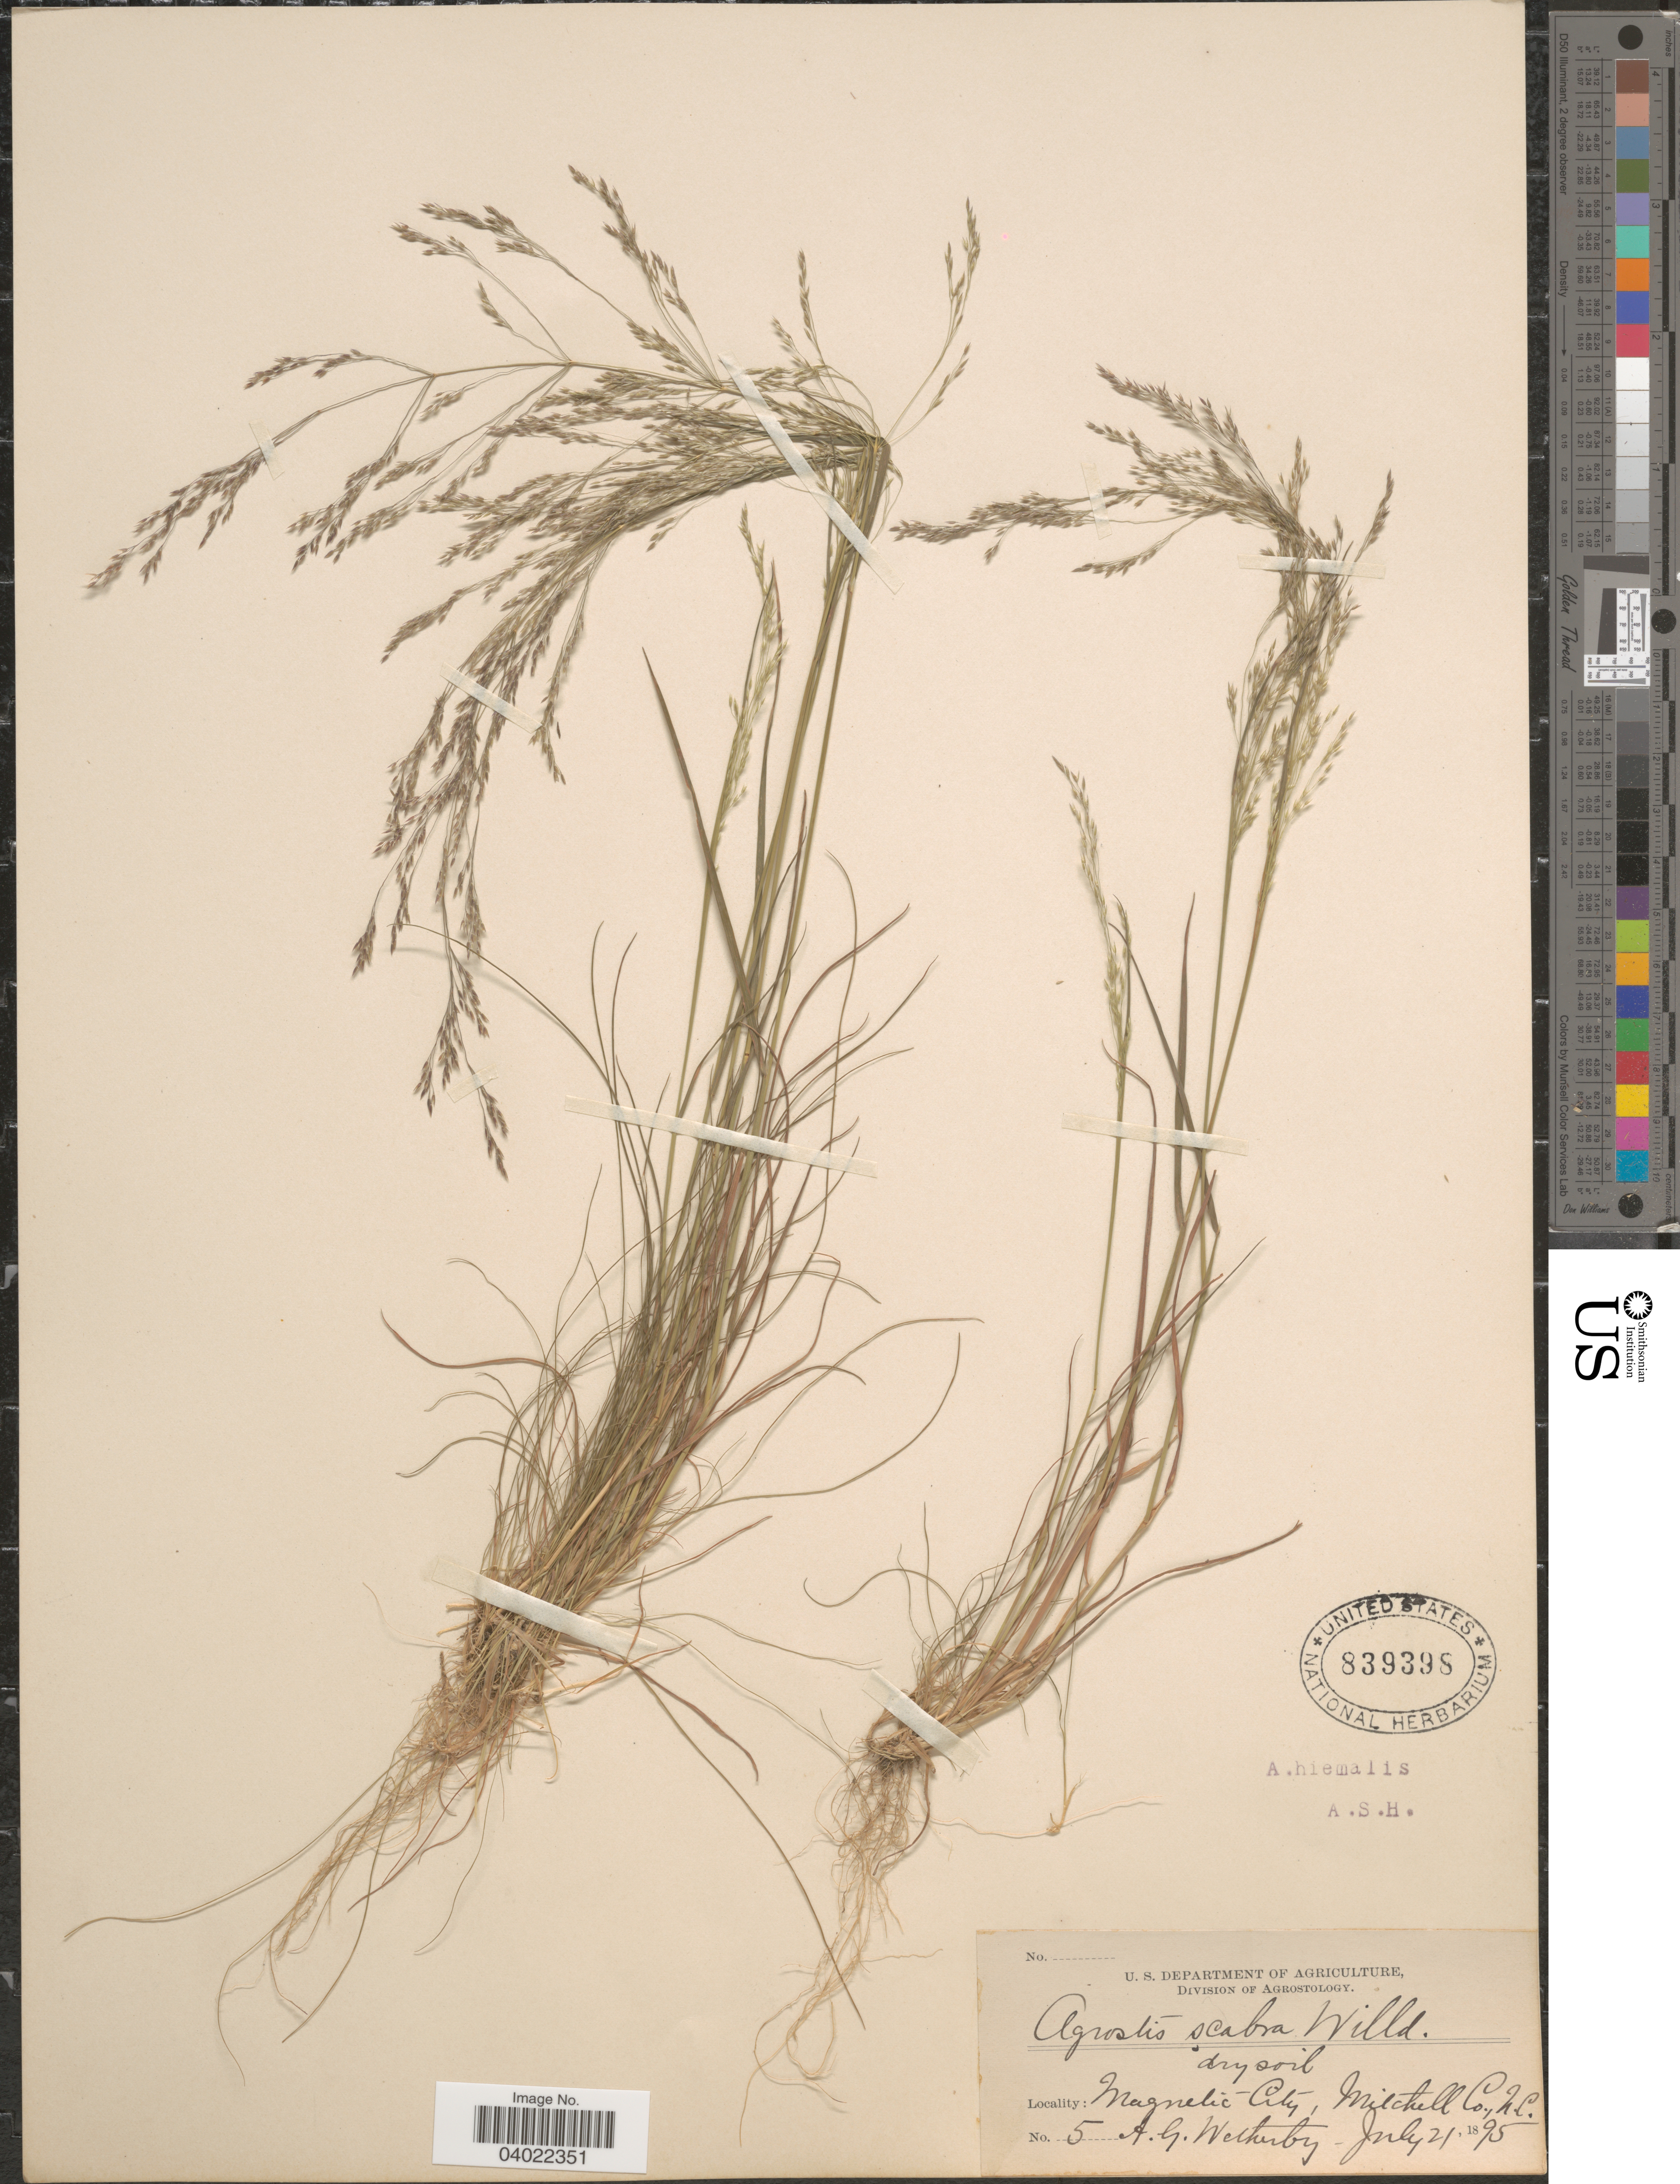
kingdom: Plantae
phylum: Tracheophyta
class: Liliopsida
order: Poales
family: Poaceae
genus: Agrostis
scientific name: Agrostis scabra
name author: Willd.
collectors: A. Wetherby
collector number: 5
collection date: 1895-07-21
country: United States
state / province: North Carolina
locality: Magnetic City, Mitchell Co.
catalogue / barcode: US 839398